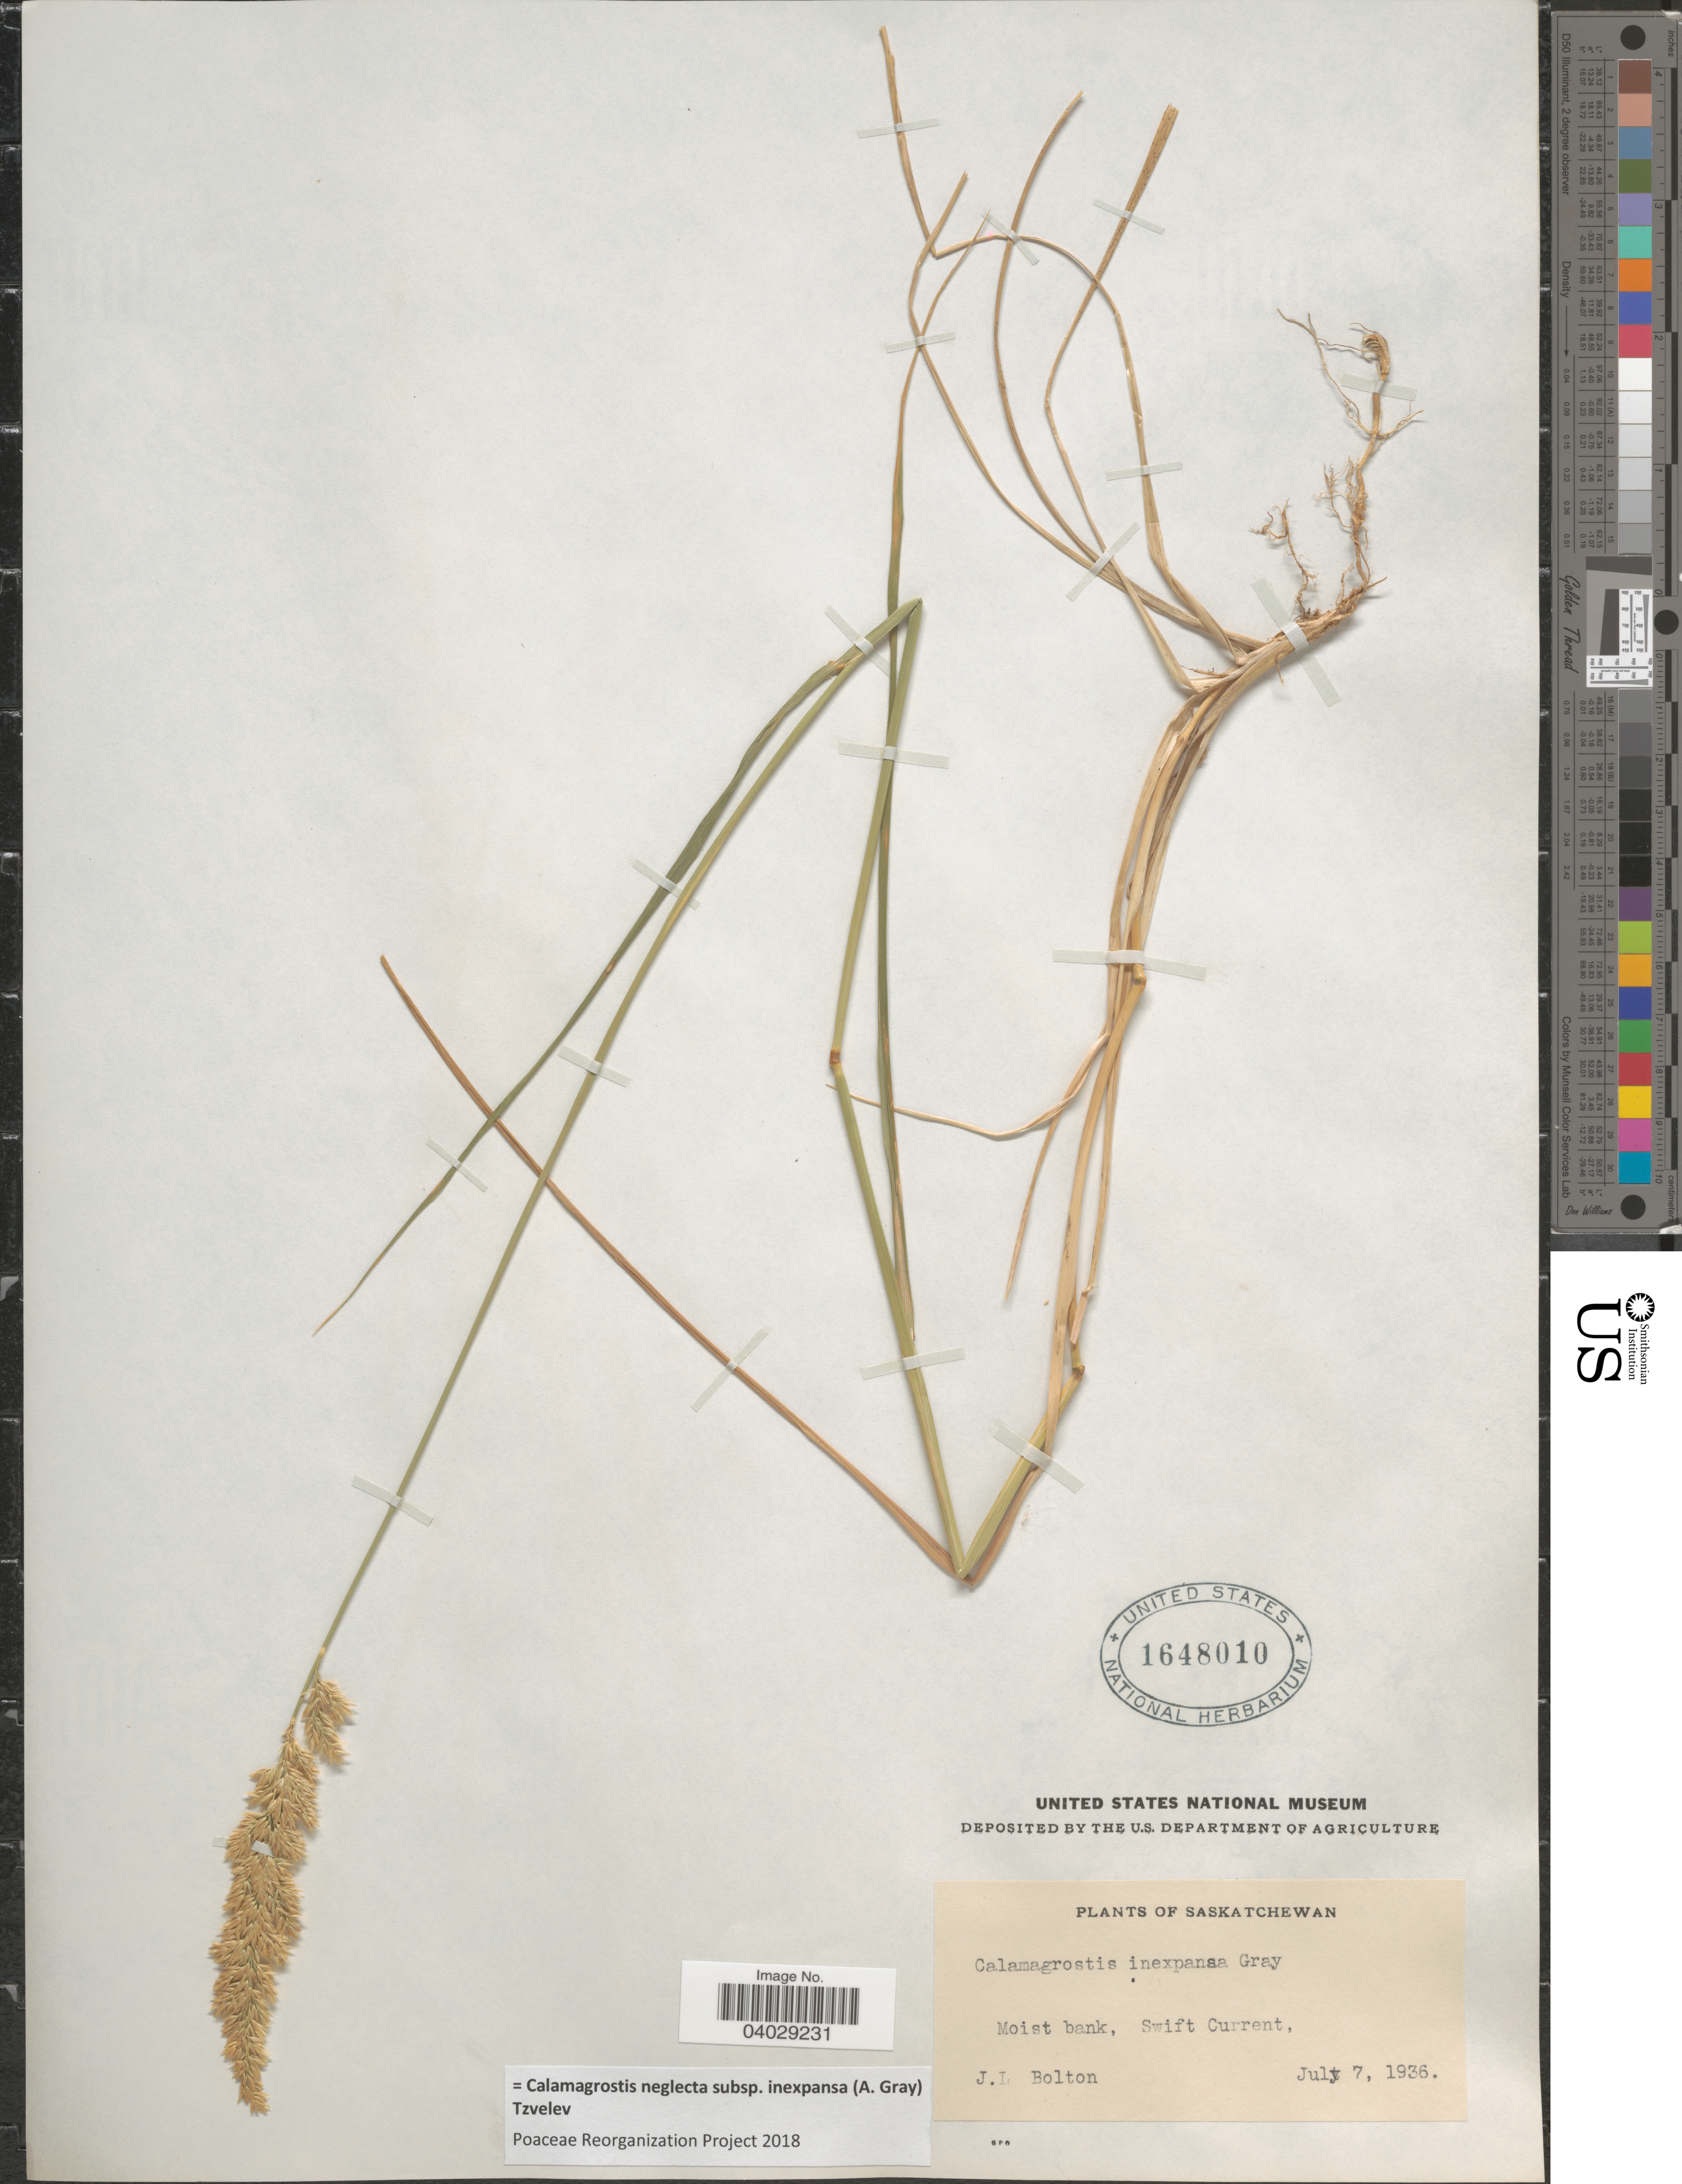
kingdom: Plantae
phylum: Tracheophyta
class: Liliopsida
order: Poales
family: Poaceae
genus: Calamagrostis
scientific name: Calamagrostis neglecta subsp. inexpansa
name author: (A. Gray) Tzvelev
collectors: J. Bolton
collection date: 1936-07-07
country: Canada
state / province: Saskatchewan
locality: Moist bank, Swift Current.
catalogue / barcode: US 1648010